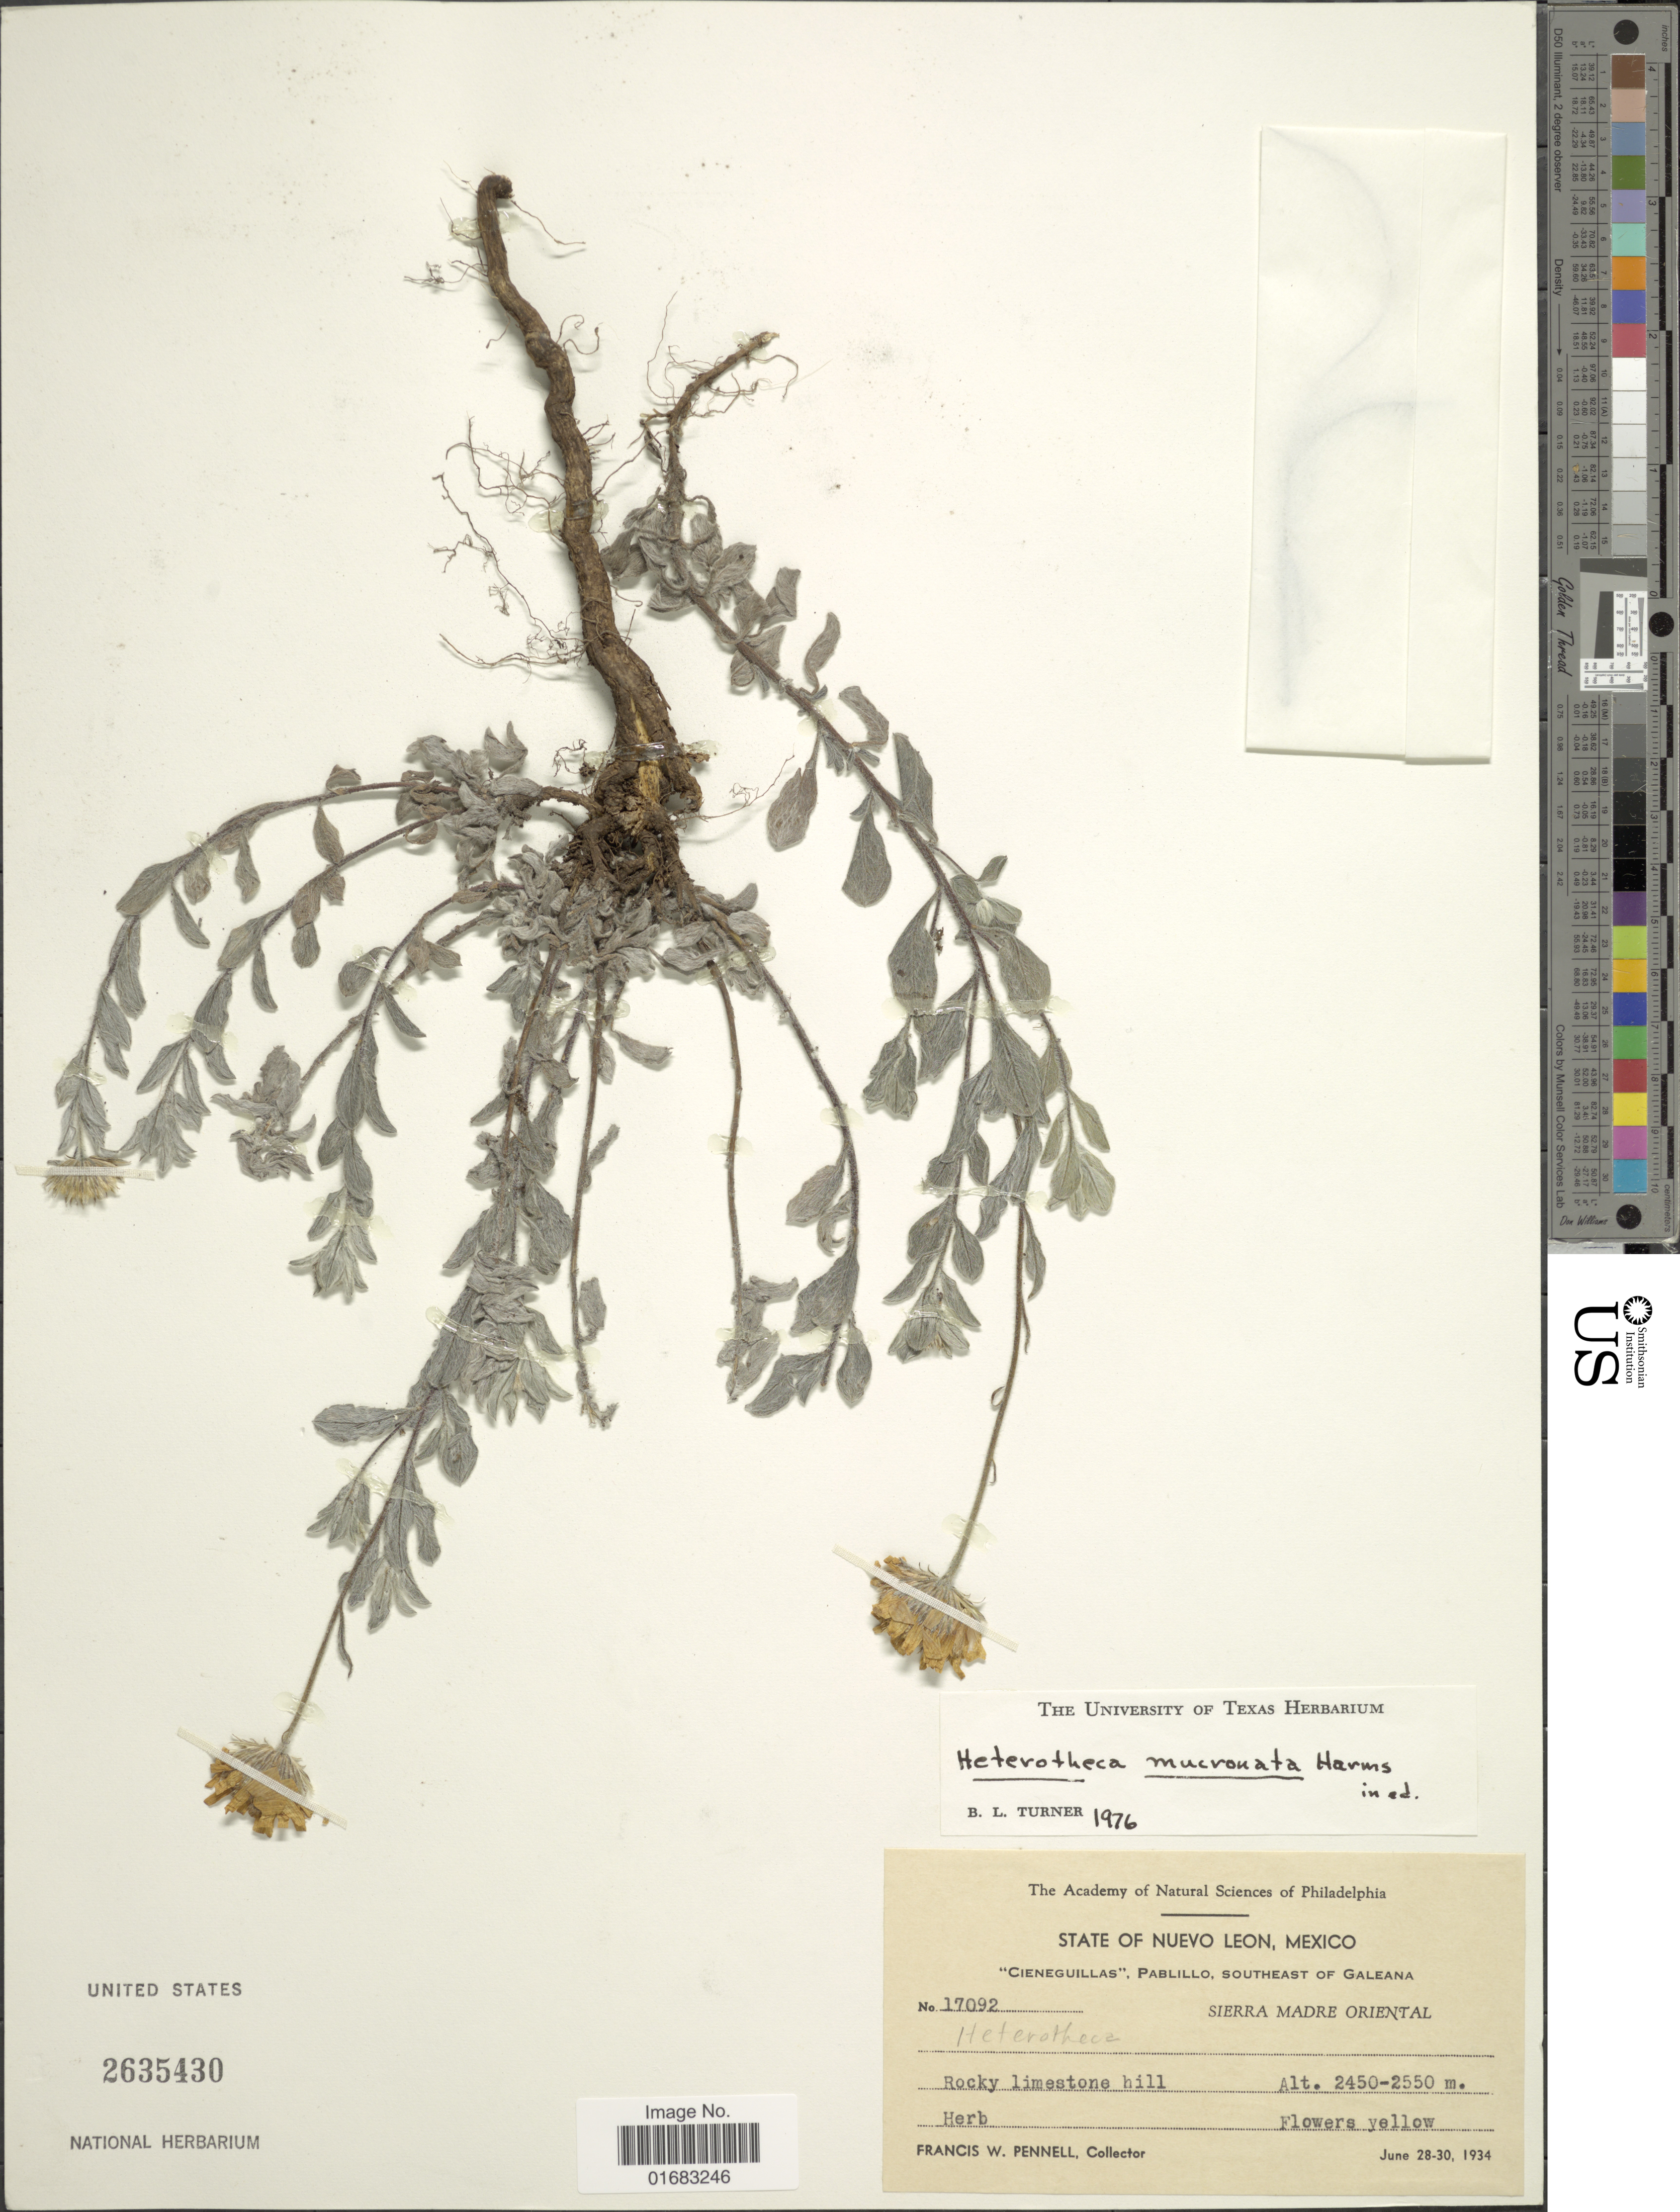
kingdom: Plantae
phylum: Tracheophyta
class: Magnoliopsida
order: Asterales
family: Asteraceae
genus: Heterotheca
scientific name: Heterotheca mucronata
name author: V.L. Harms ex B.L. Turner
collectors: F. W. Pennell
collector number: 17092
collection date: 1934-06-28/1934-06-30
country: Mexico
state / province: Nuevo León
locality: State of Nuevo León, Mexico. "Cieneguillas", Pablillo, southeast of Galeana, Sierra Madre Oriental. Rocky limestone hill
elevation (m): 2420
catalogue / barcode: US 2635430